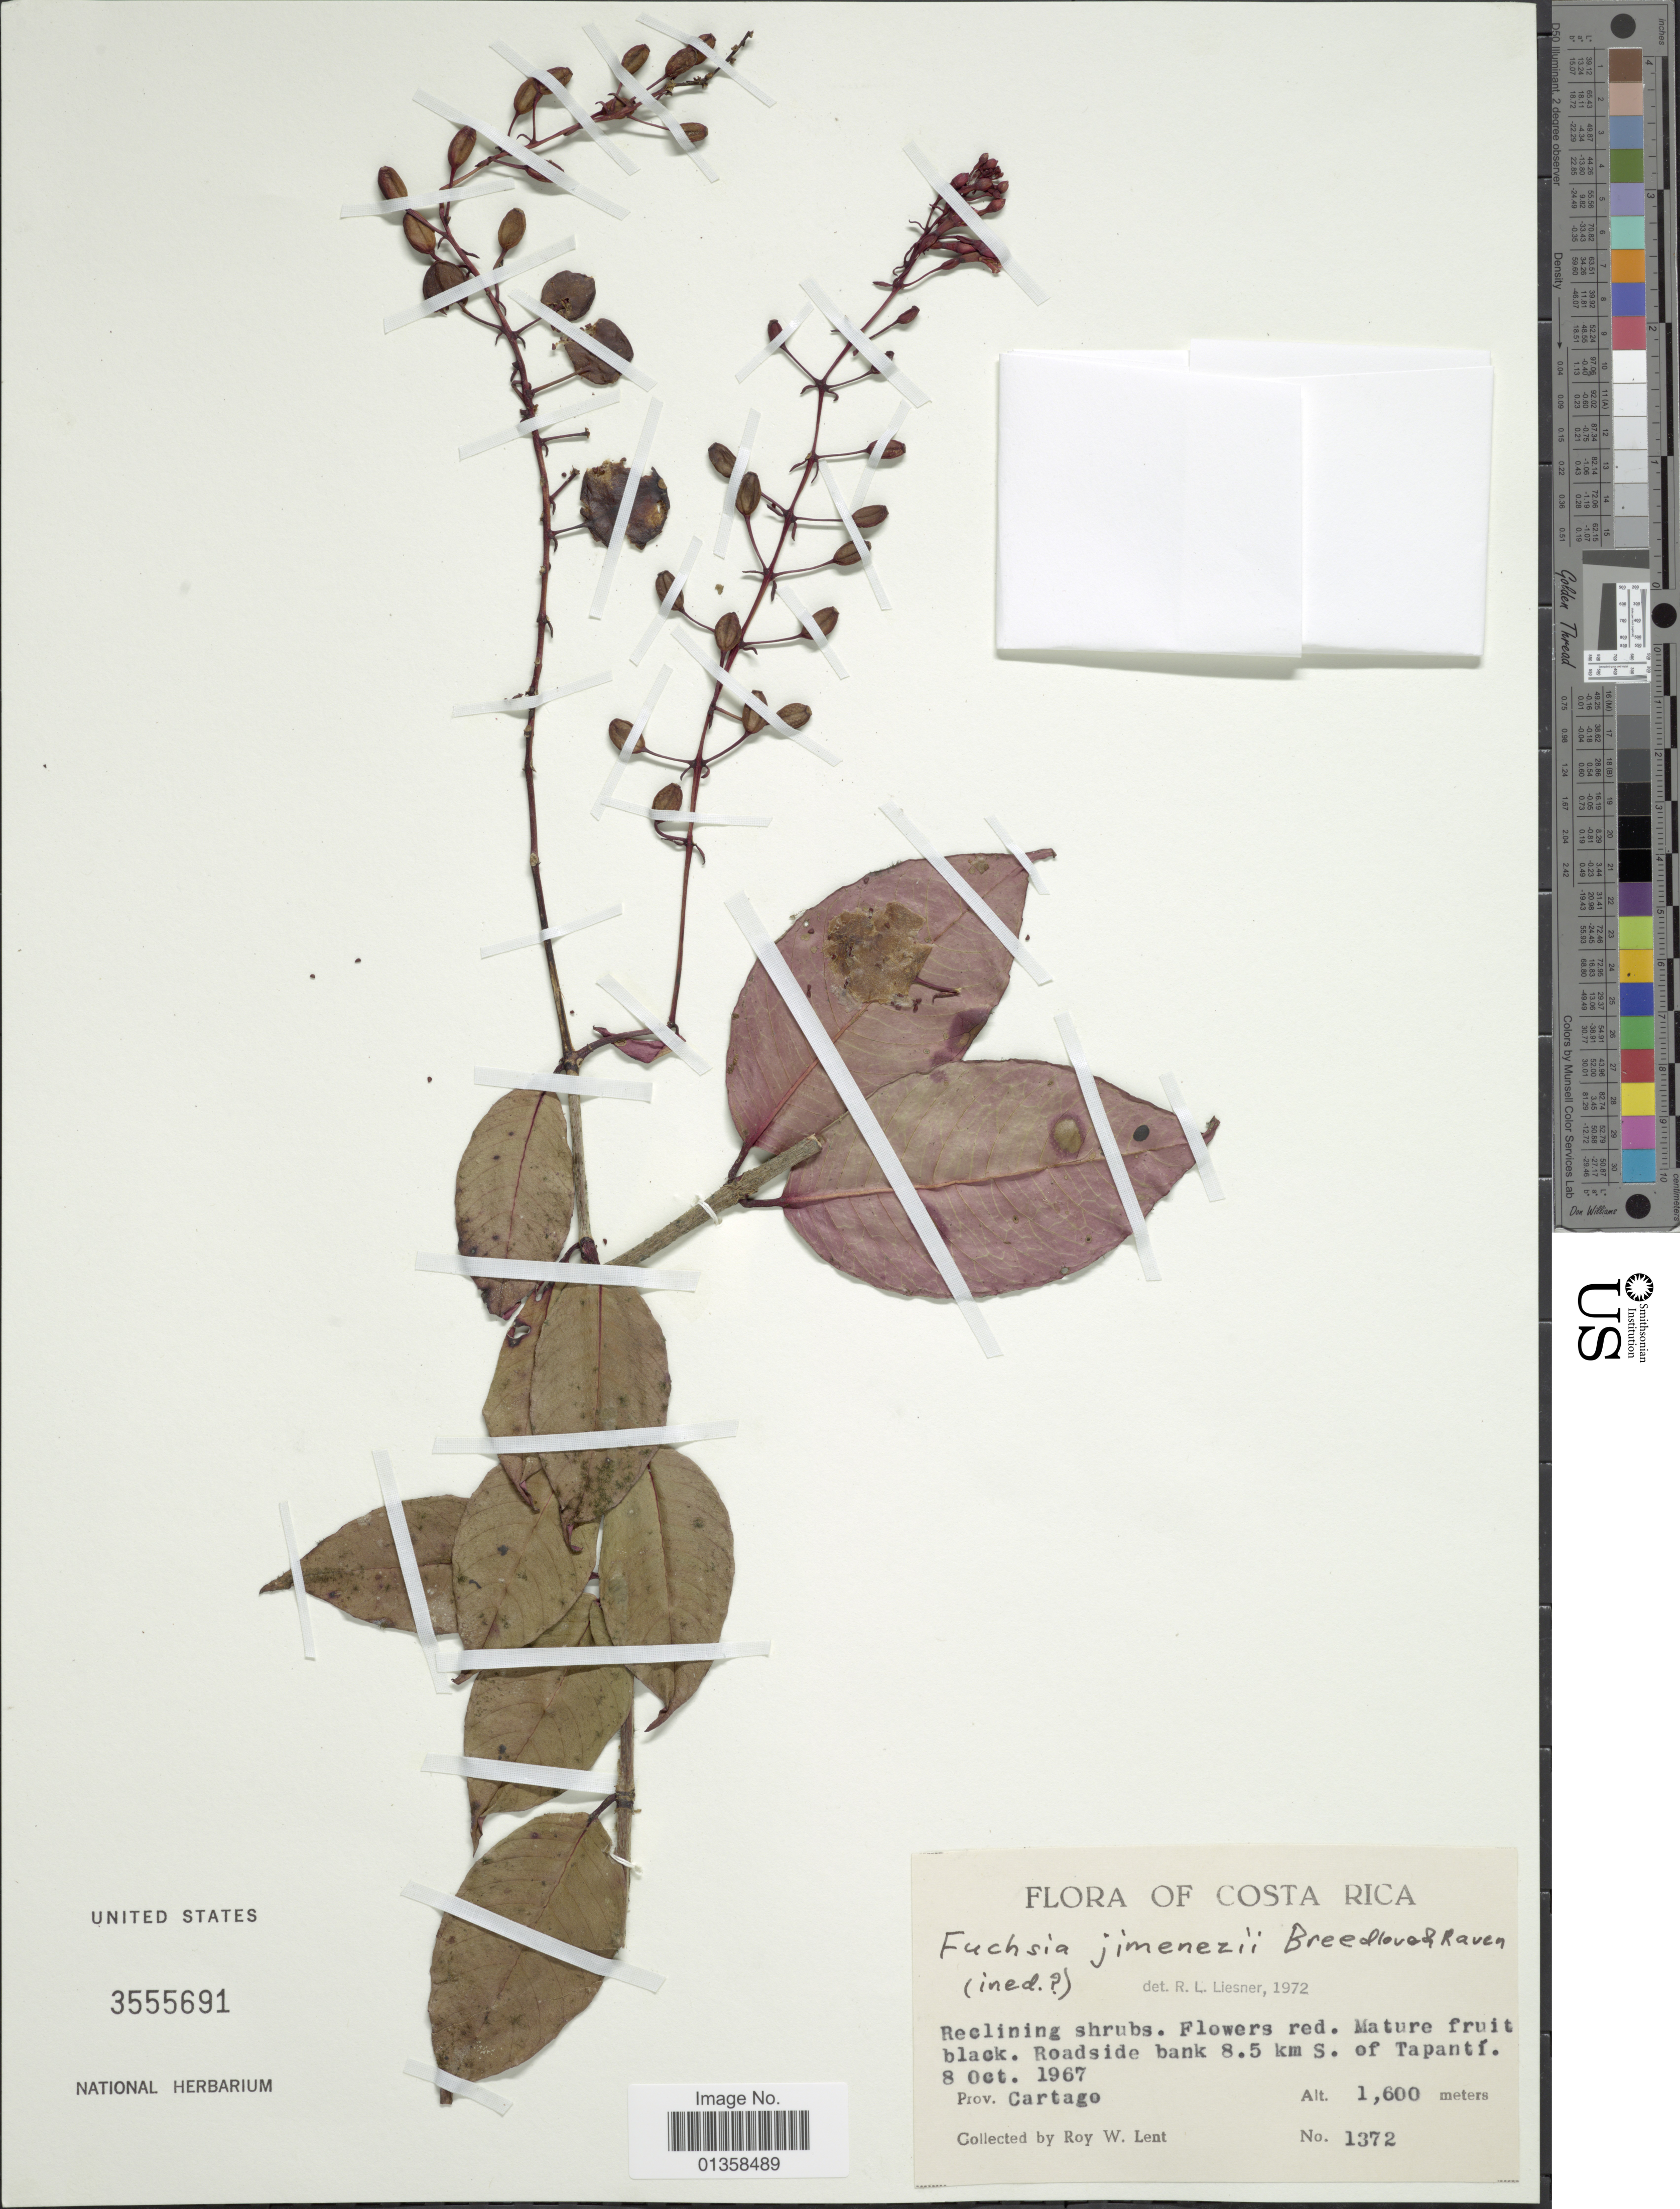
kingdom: Plantae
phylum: Tracheophyta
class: Magnoliopsida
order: Myrtales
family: Onagraceae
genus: Fuchsia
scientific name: Fuchsia jimenezii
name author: Breedlove et al.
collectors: R. W. Lent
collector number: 1372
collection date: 1967-10-08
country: Costa Rica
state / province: Cartago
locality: Roadside bank 8.5 km S. of Tapantí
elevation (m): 1600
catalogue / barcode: US 3555691